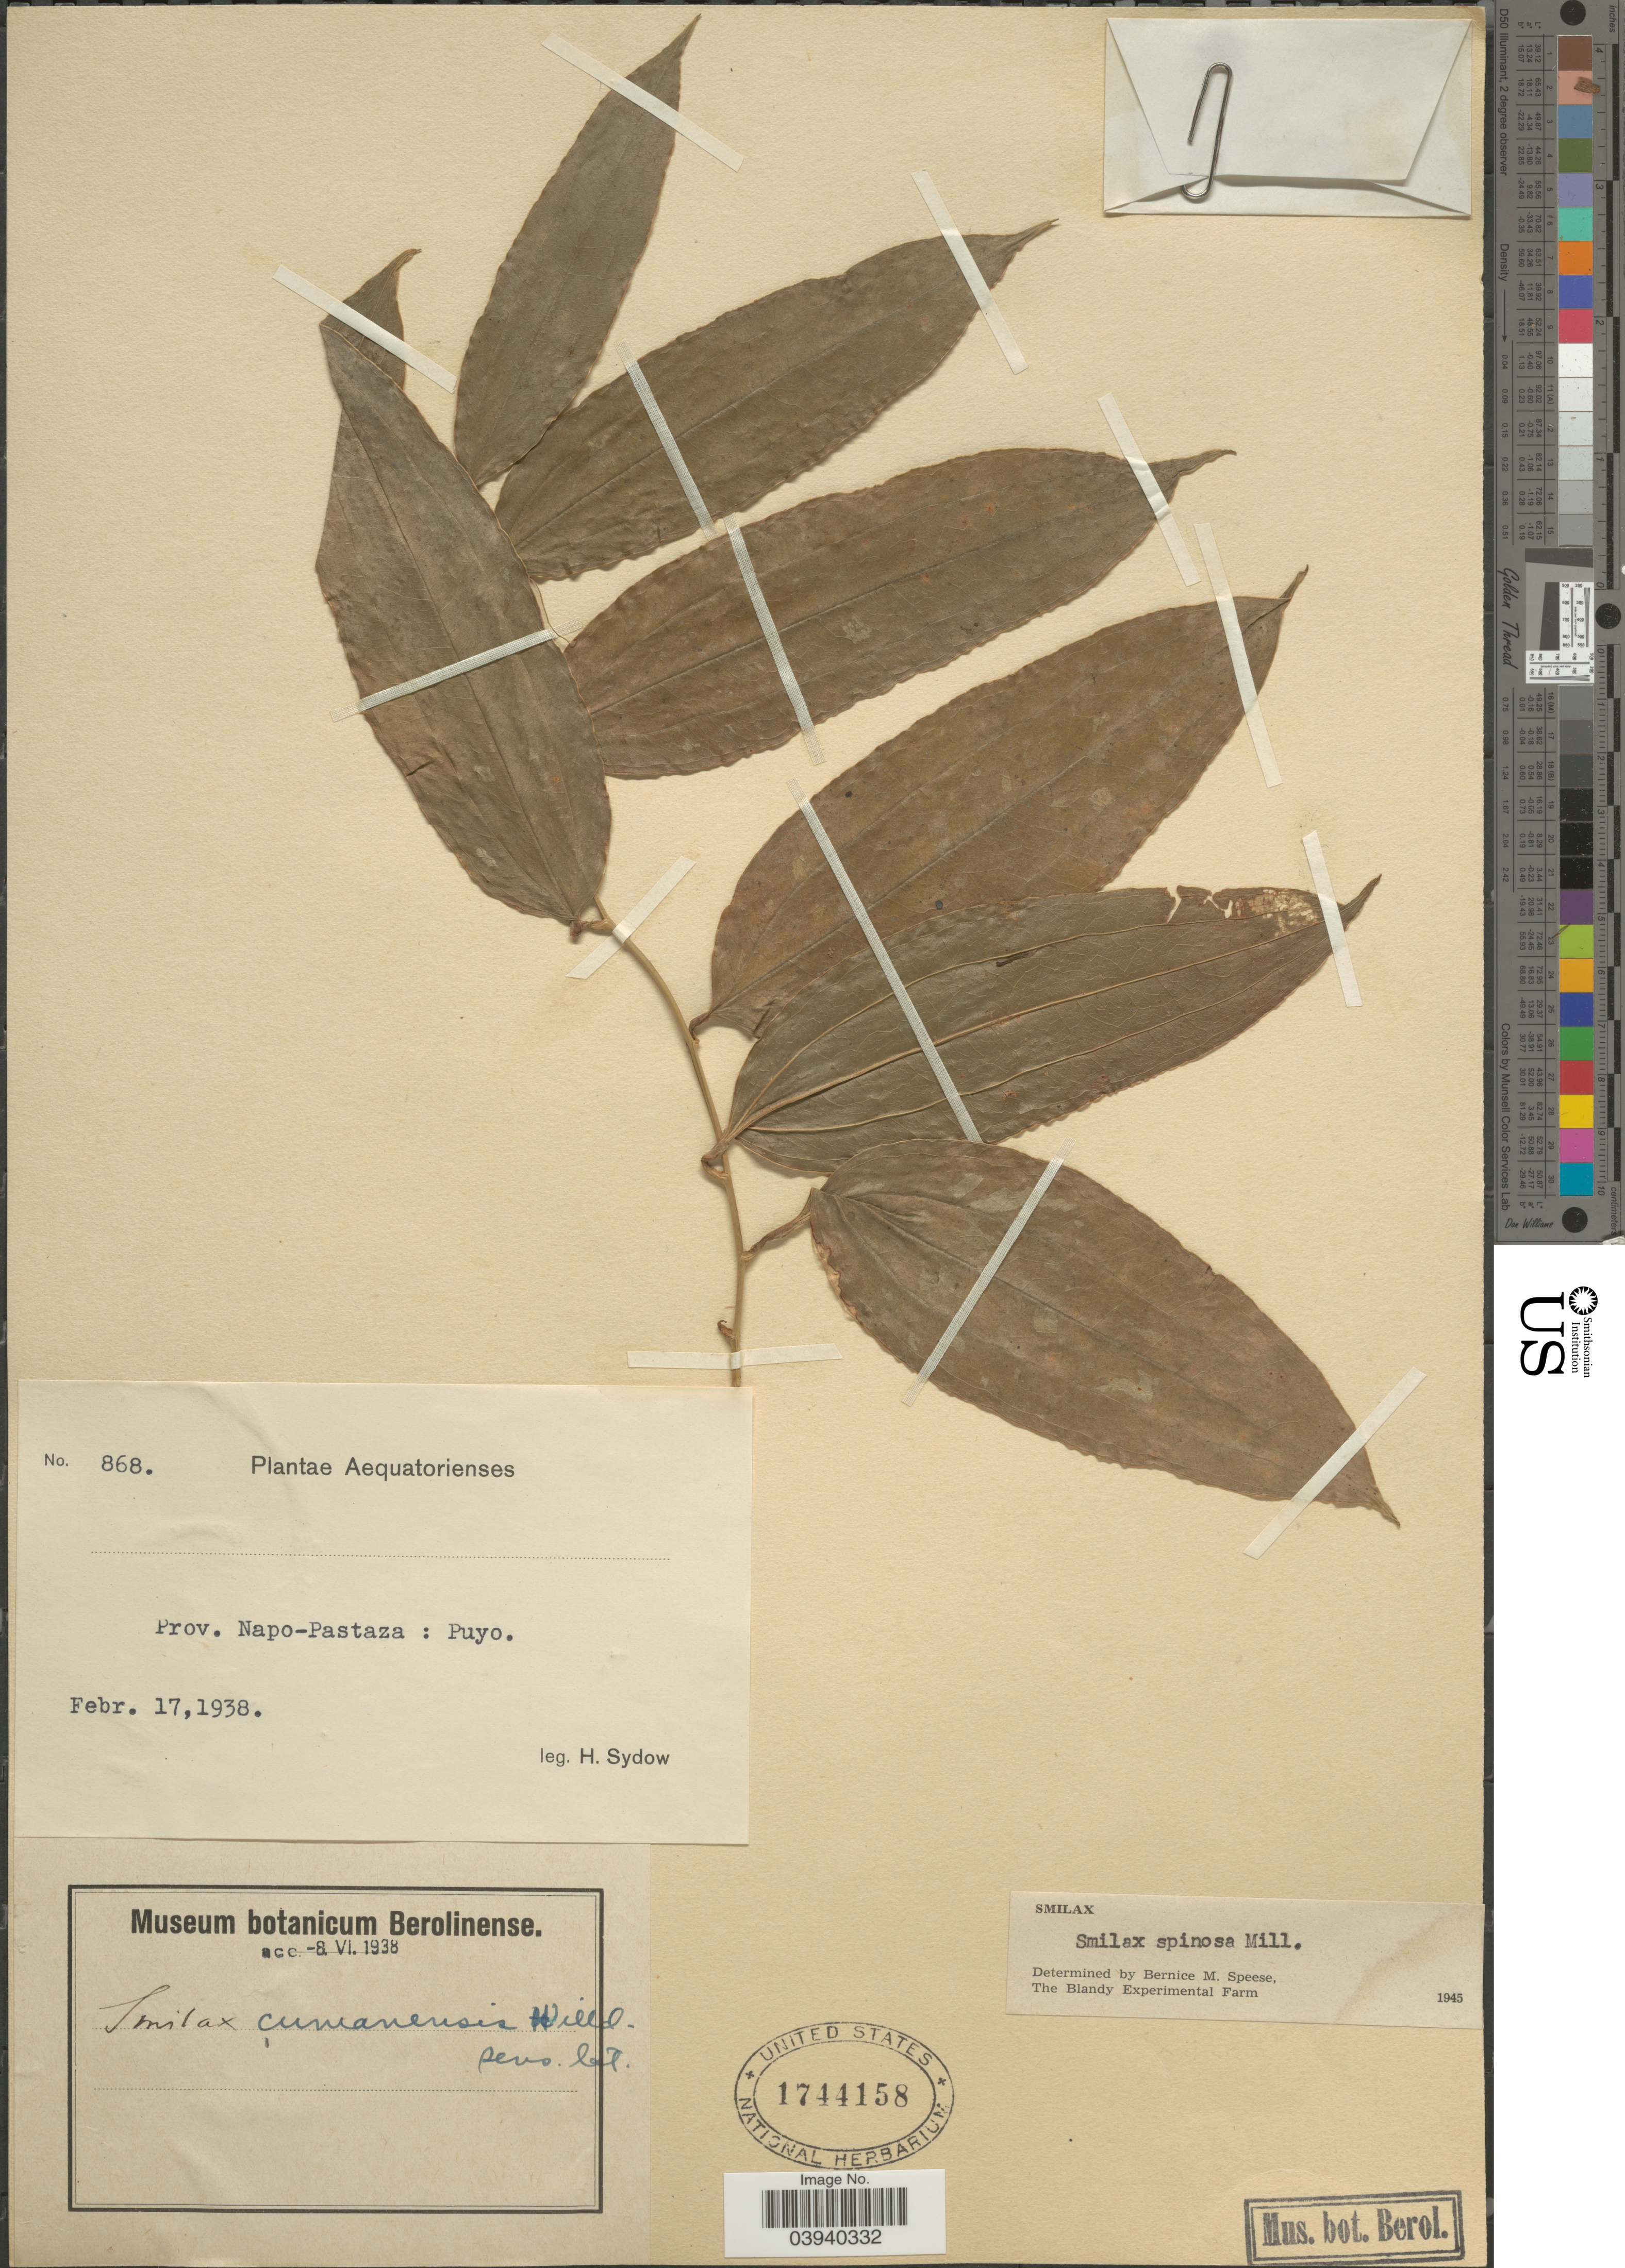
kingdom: Plantae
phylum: Tracheophyta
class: Liliopsida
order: Liliales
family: Smilacaceae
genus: Smilax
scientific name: Smilax spinosa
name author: Mill.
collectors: H. Sydow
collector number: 868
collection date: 1938-02-17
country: Ecuador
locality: Prov. Napo-Pastaza: Puyo.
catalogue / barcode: US 1744158